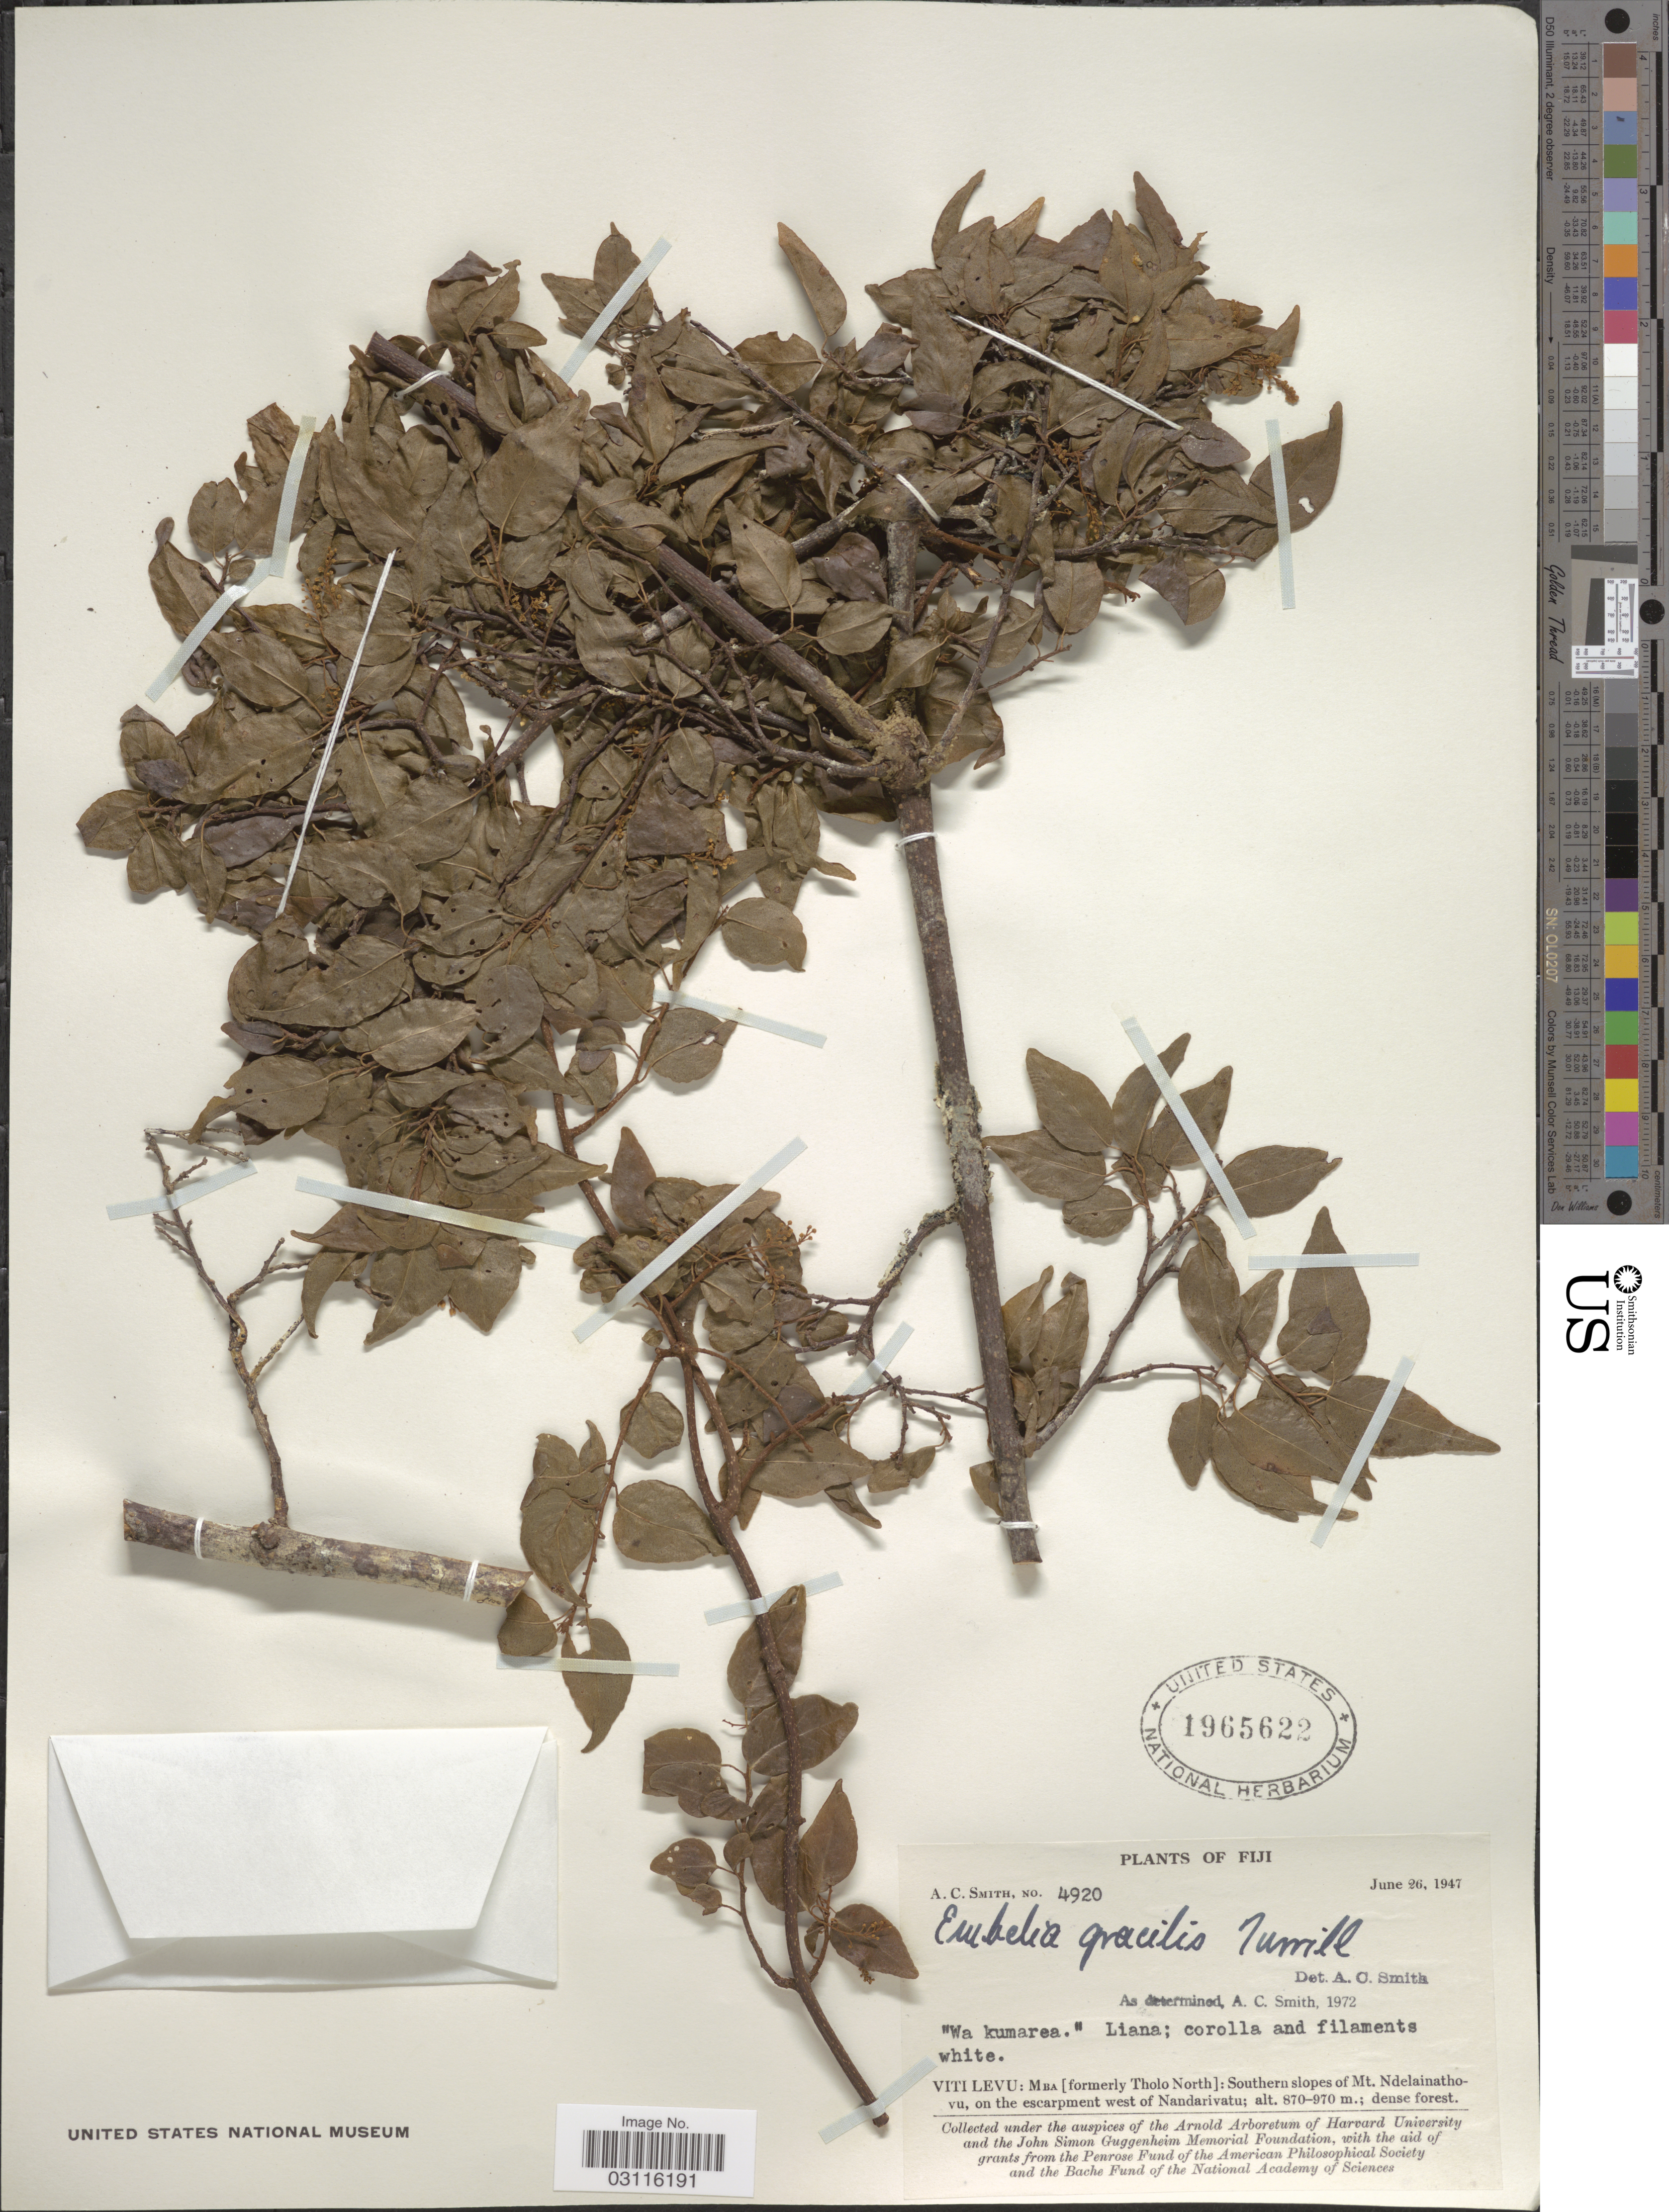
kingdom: Plantae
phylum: Tracheophyta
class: Magnoliopsida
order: Ericales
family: Primulaceae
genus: Embelia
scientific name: Embelia gracilis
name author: Turrill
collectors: A. C. Smith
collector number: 4920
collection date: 1947-06-26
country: Fiji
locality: Viti Levu: Mba [formerly Tholo North]: Southern slopes of Mt. Ndelainathovu, on the escarpment west of Nandarivatu.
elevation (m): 870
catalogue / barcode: US 1965622